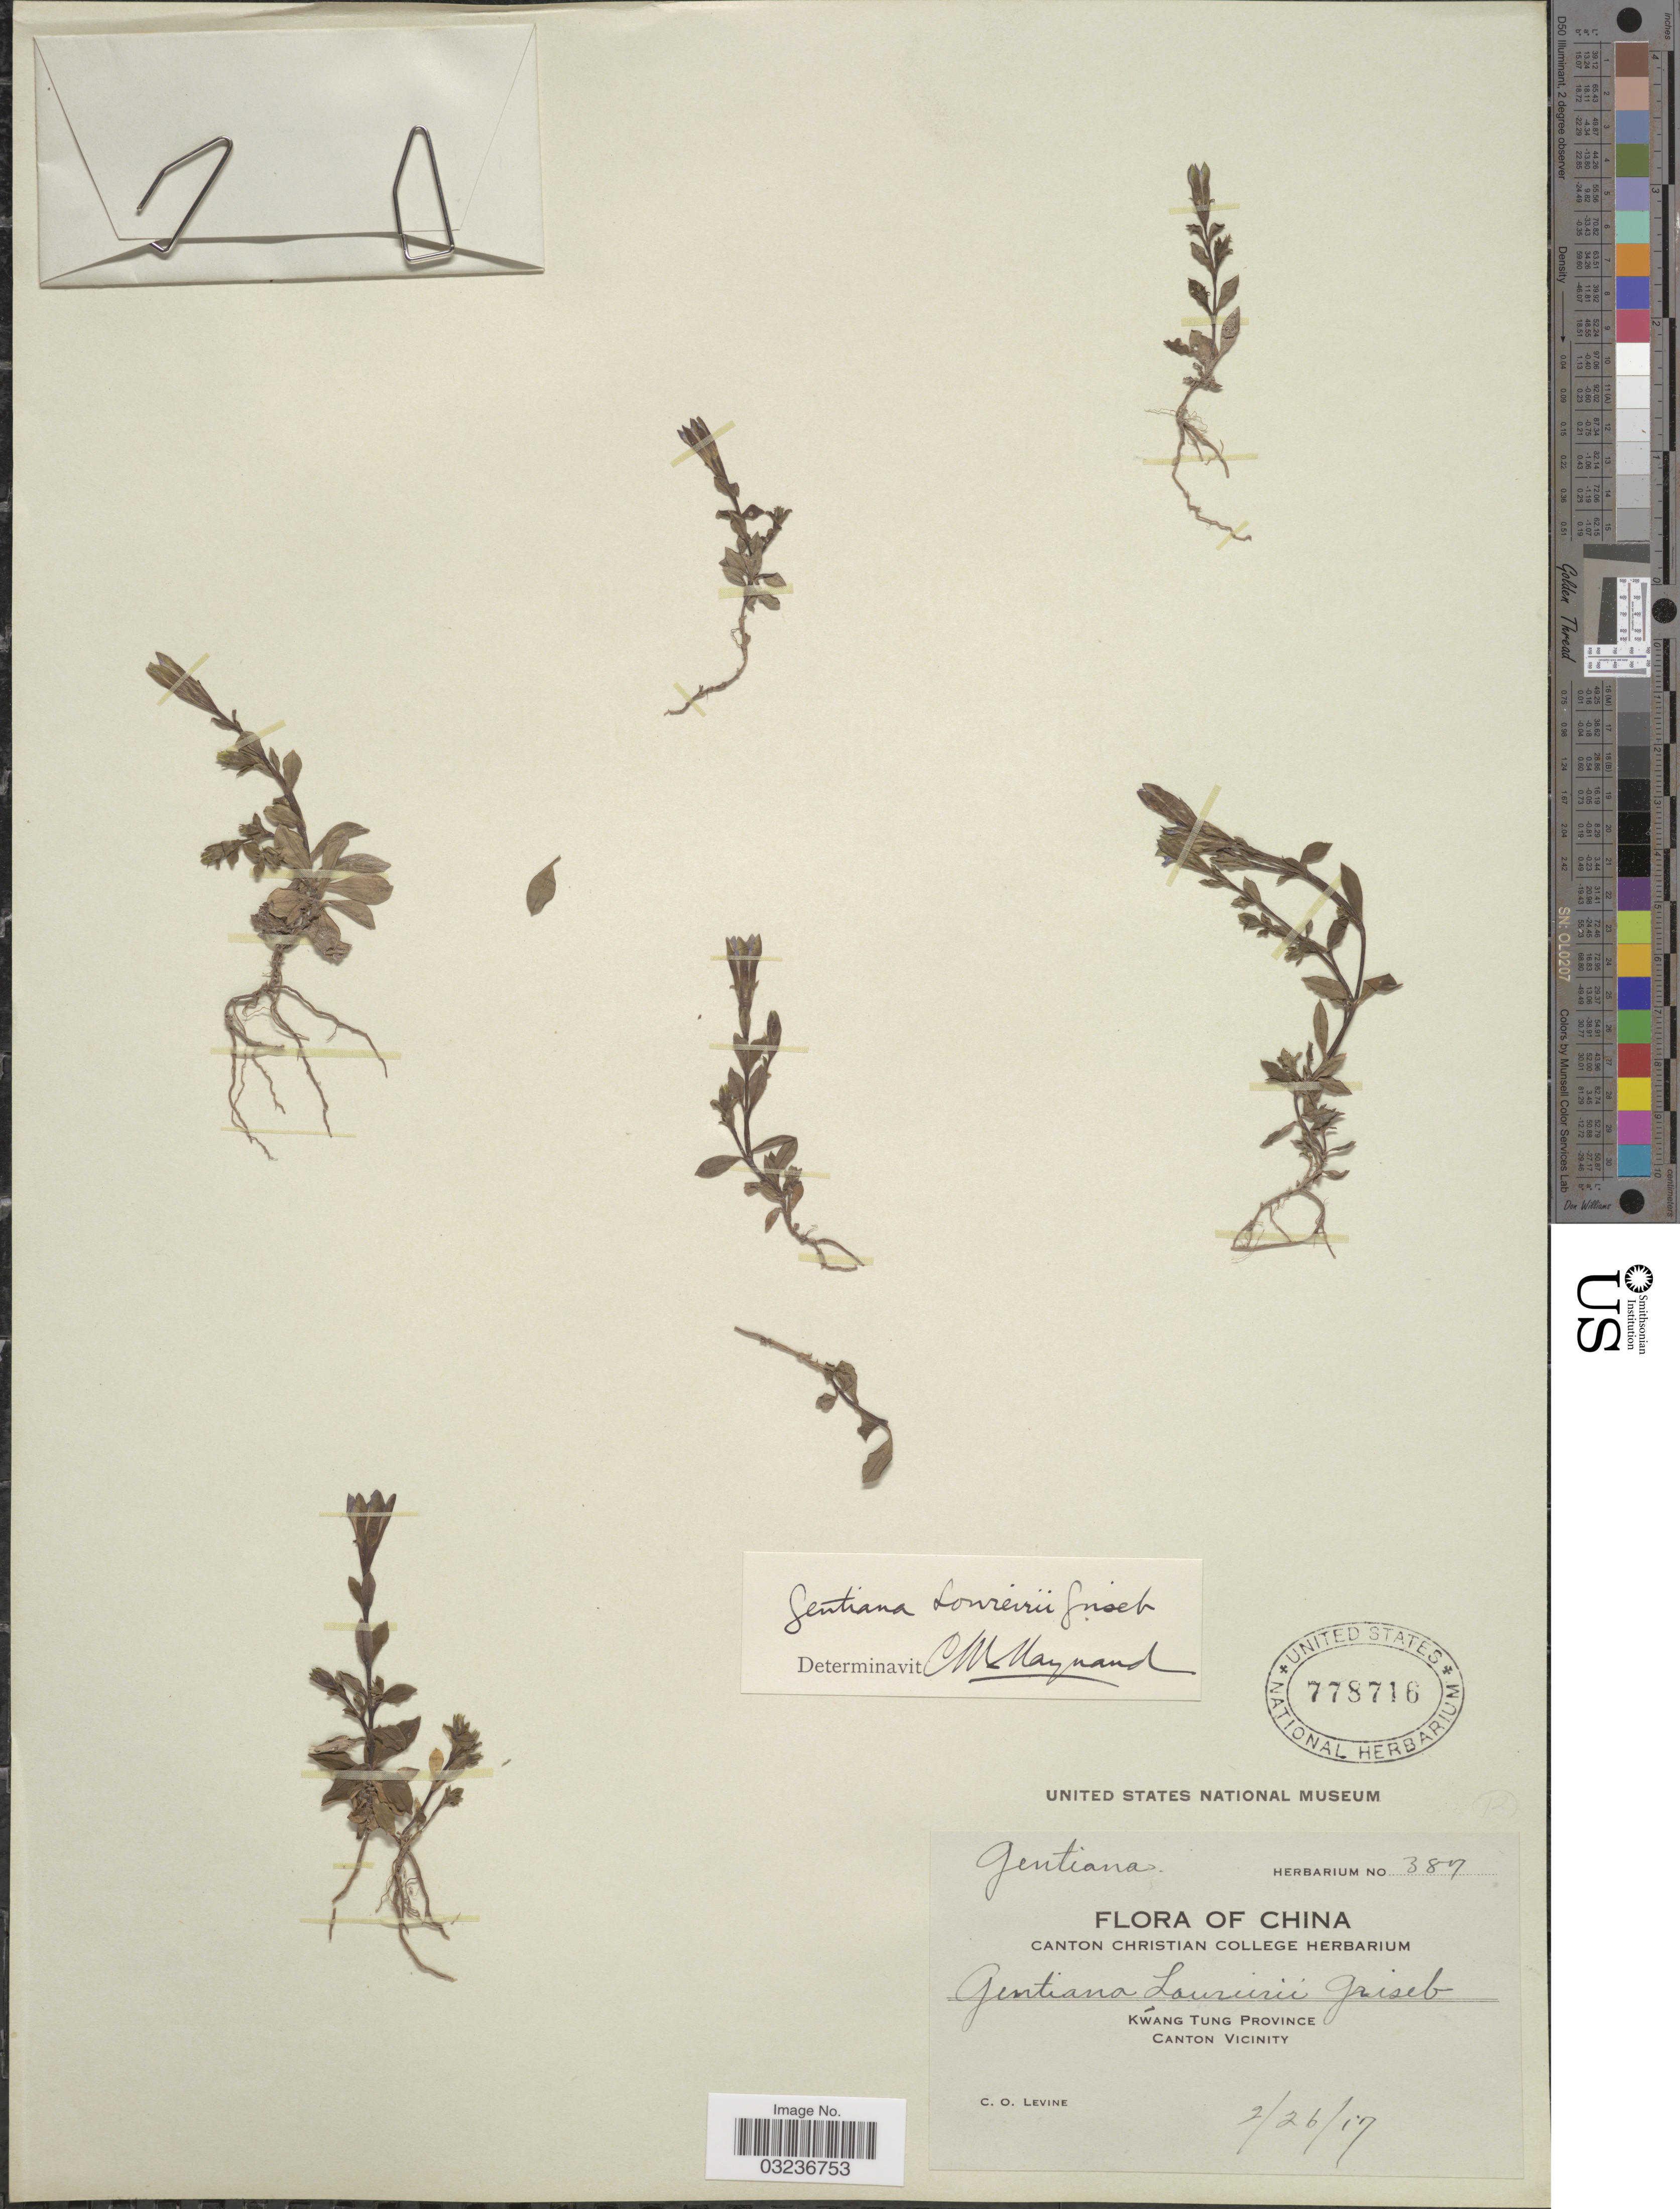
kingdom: Plantae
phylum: Tracheophyta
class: Magnoliopsida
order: Gentianales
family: Gentianaceae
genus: Gentiana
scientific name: Gentiana loureiroi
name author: (G. Don) Griseb.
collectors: C. O. Levine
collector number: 387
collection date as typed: Transcribed d/m/y: 26/2/17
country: China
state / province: Guangdong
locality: Kwang Tung Province, Canton Vicinity.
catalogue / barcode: US 778716